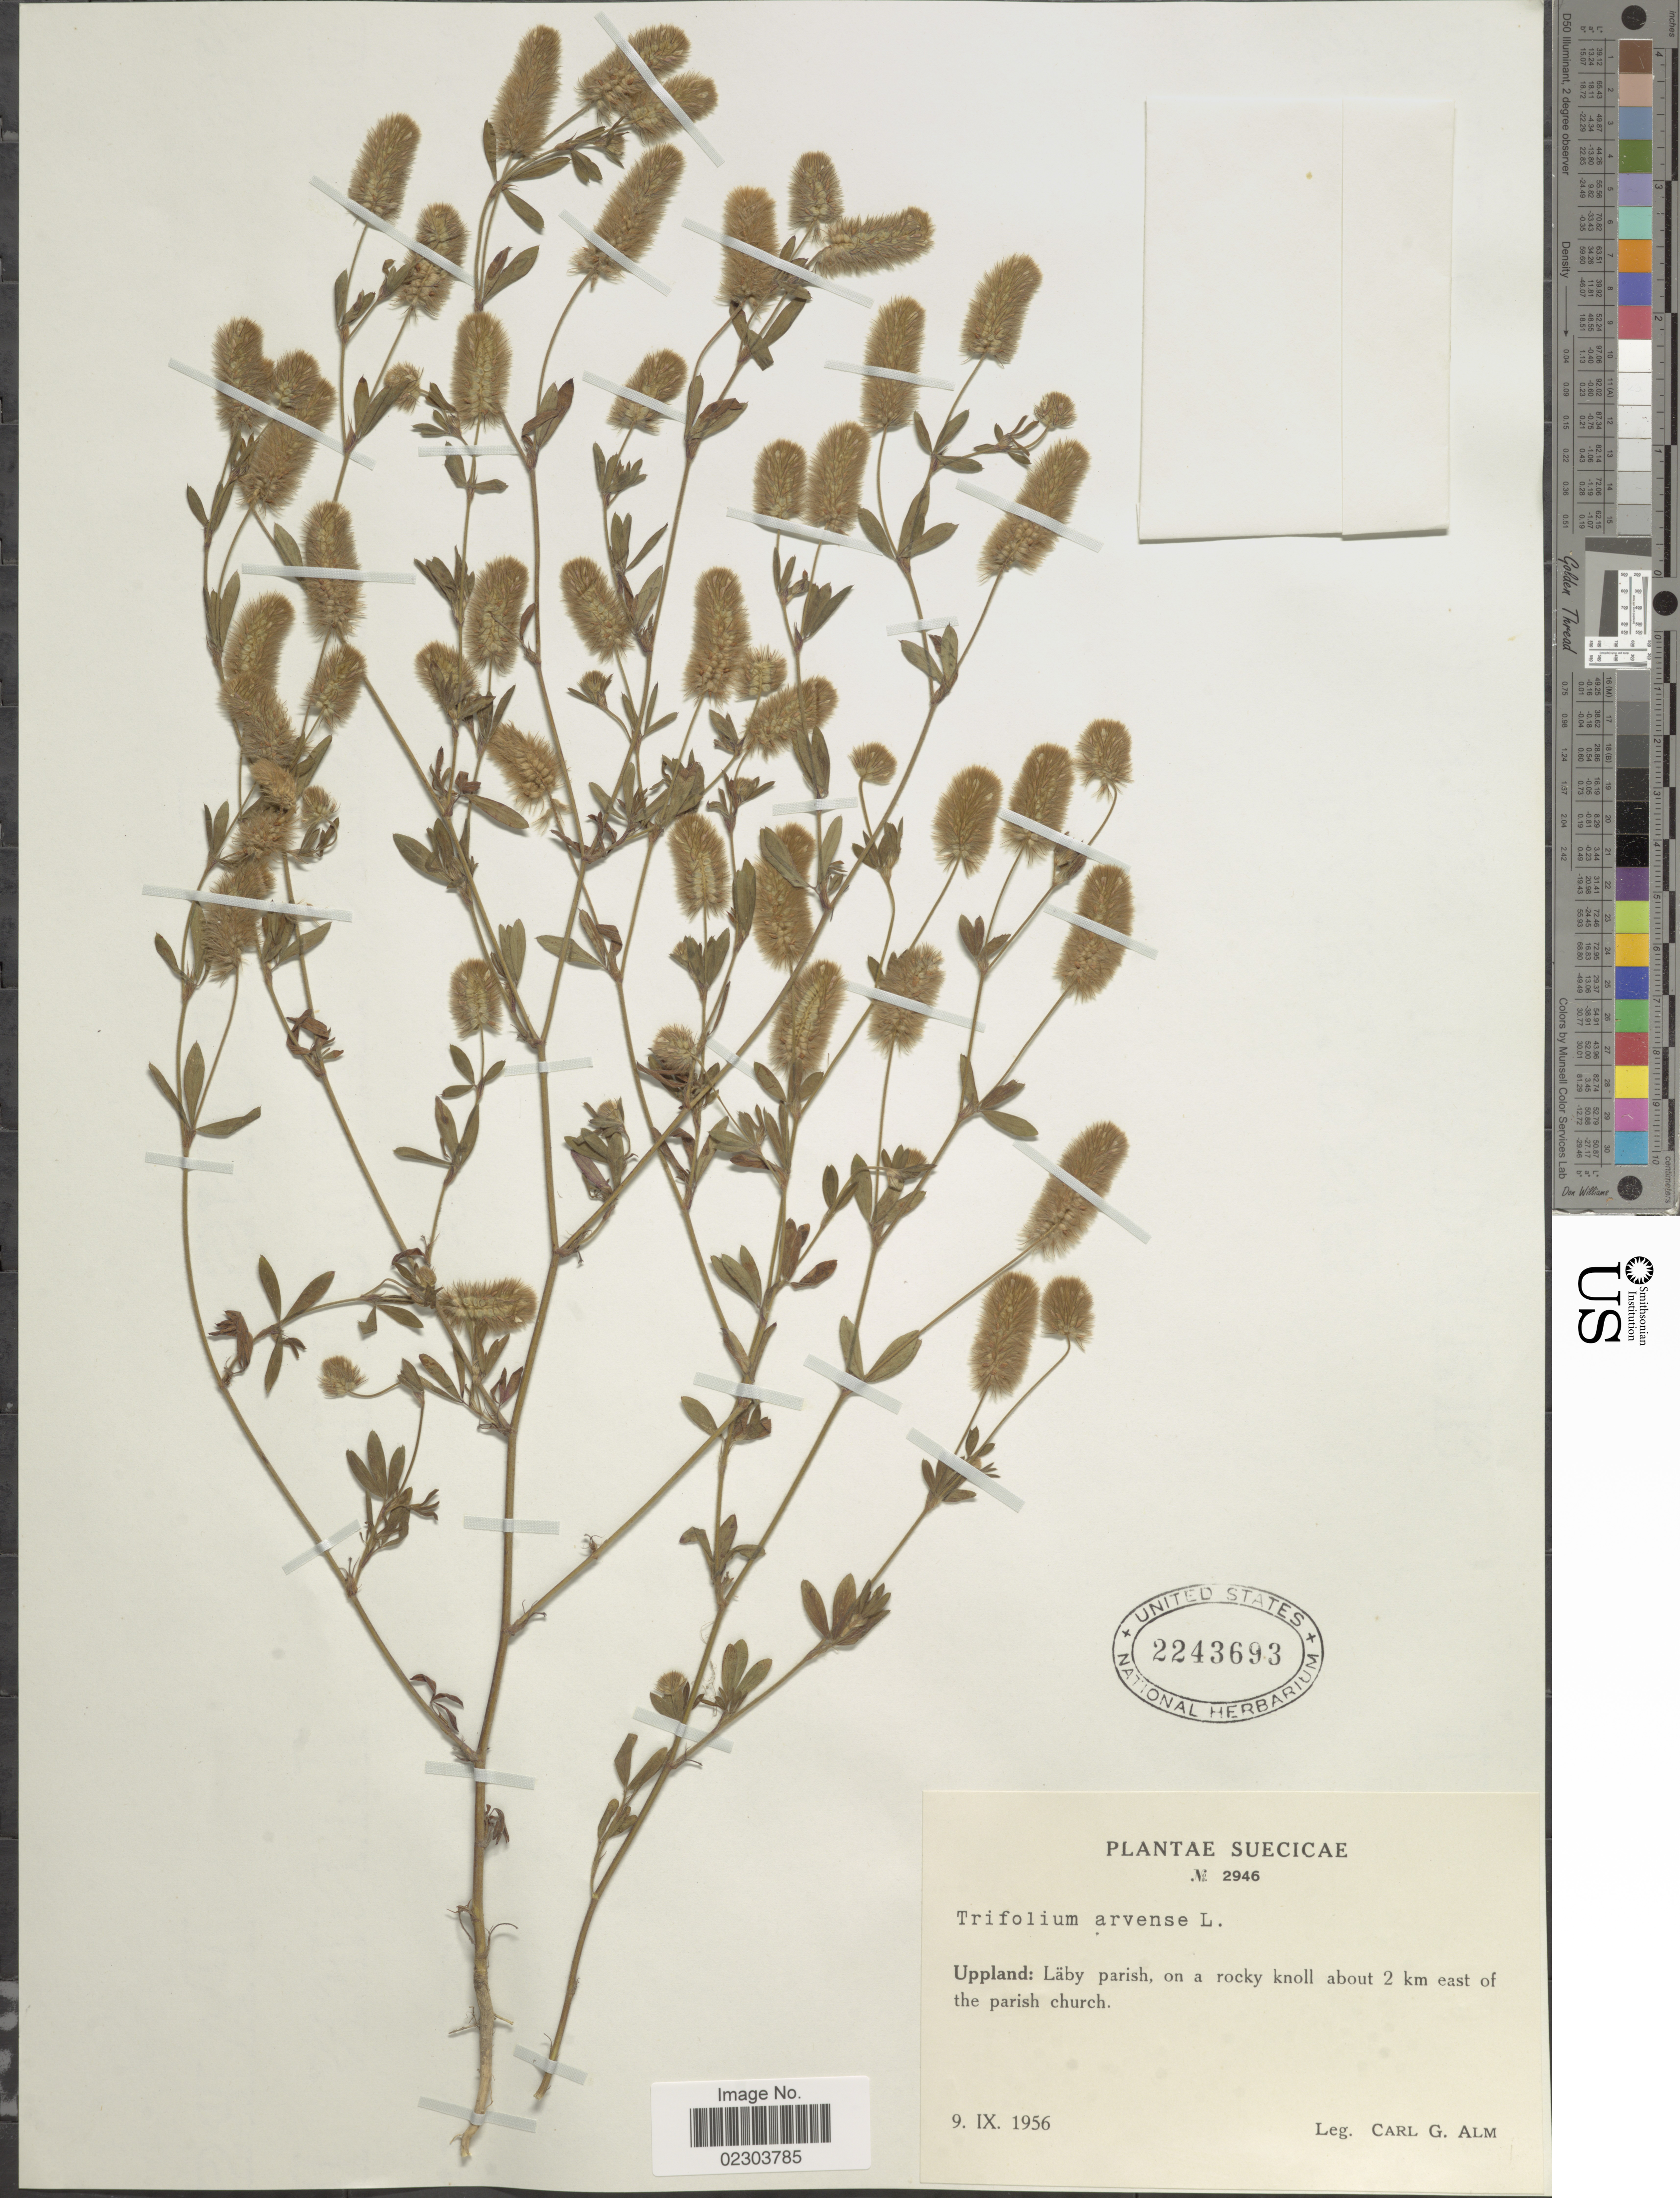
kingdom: Plantae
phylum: Tracheophyta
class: Magnoliopsida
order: Fabales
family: Fabaceae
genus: Trifolium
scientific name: Trifolium arvense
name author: L.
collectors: C. G. Alm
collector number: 2946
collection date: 1956-09-09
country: Sweden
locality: Uppland: Laby parish, on a rocky knoll about 2 km east of the parish church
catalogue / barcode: US 2243693